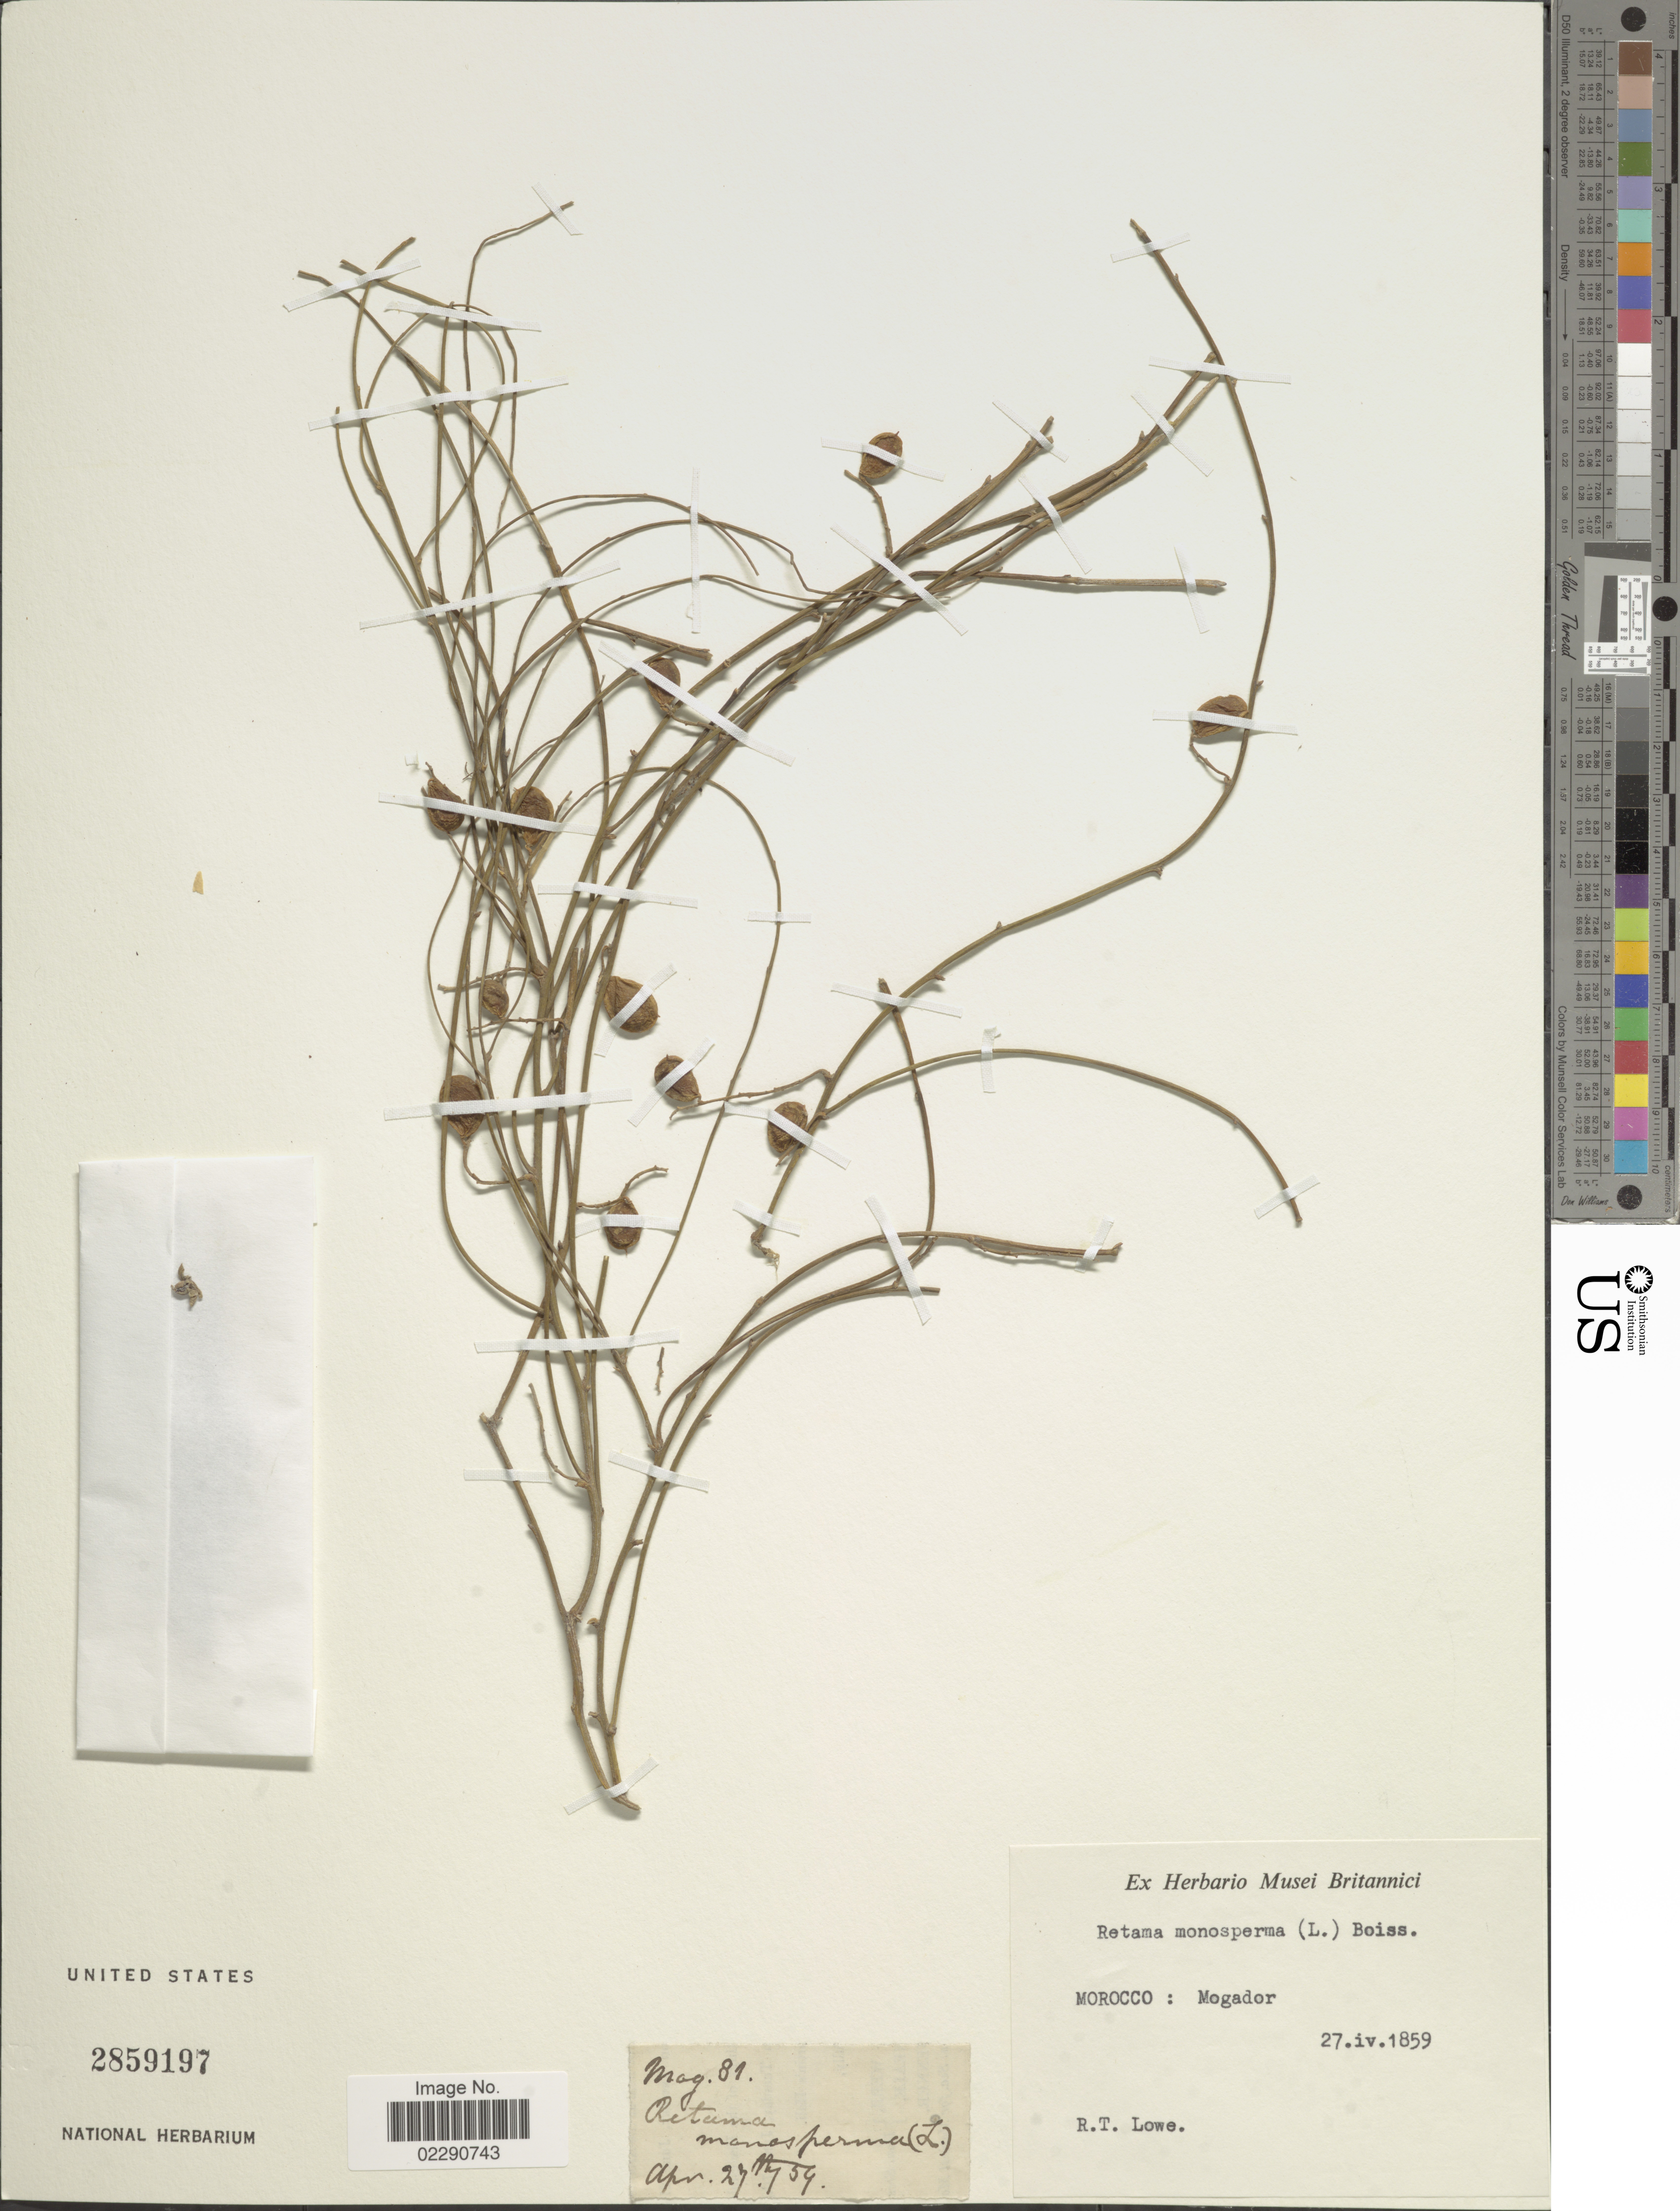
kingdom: Plantae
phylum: Tracheophyta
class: Magnoliopsida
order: Fabales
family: Fabaceae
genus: Retama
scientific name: Retama monosperma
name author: (L.) Boiss.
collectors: R. T. Lowe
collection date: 1859-04-27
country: Morocco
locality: Mogador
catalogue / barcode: US 2859197